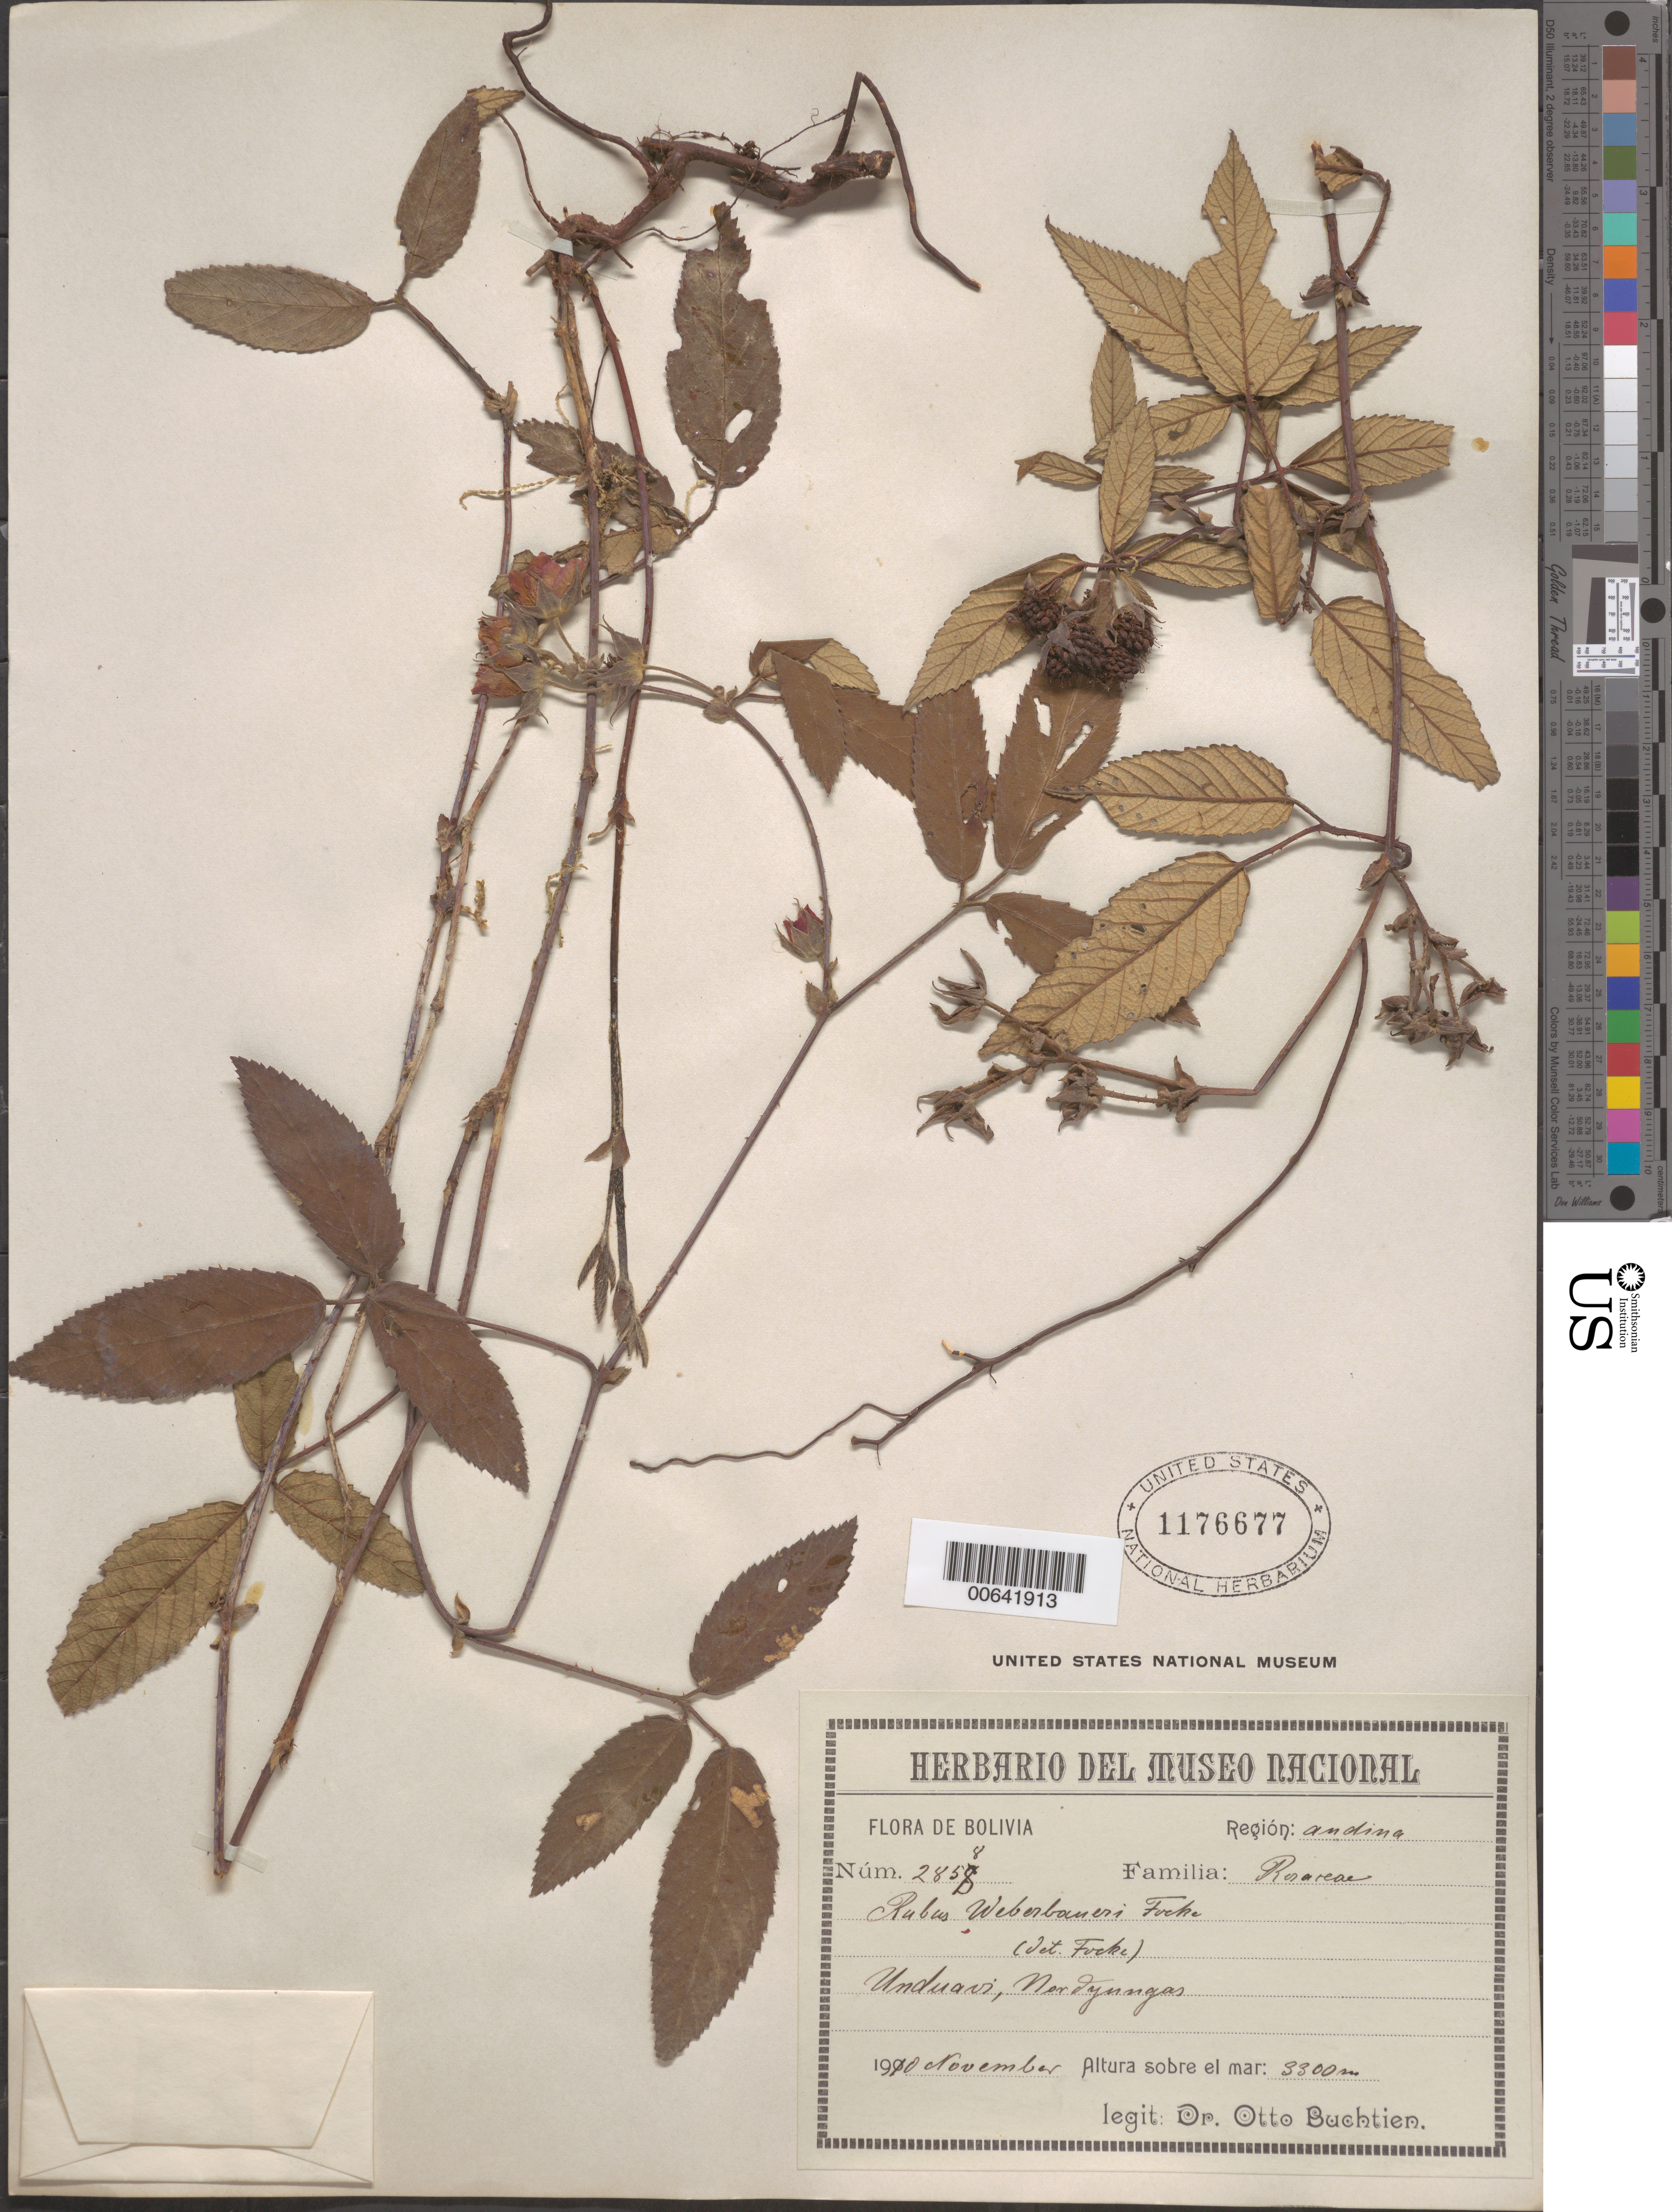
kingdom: Plantae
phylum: Tracheophyta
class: Magnoliopsida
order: Rosales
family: Rosaceae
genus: Rubus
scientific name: Rubus weberbaueri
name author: Focke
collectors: O. Buchtien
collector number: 2858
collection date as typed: Nov 1910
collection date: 1910-11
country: Bolivia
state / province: La Paz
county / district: Nor Yungas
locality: Unduavi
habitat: Región Andina.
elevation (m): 3300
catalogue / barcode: US 1176677